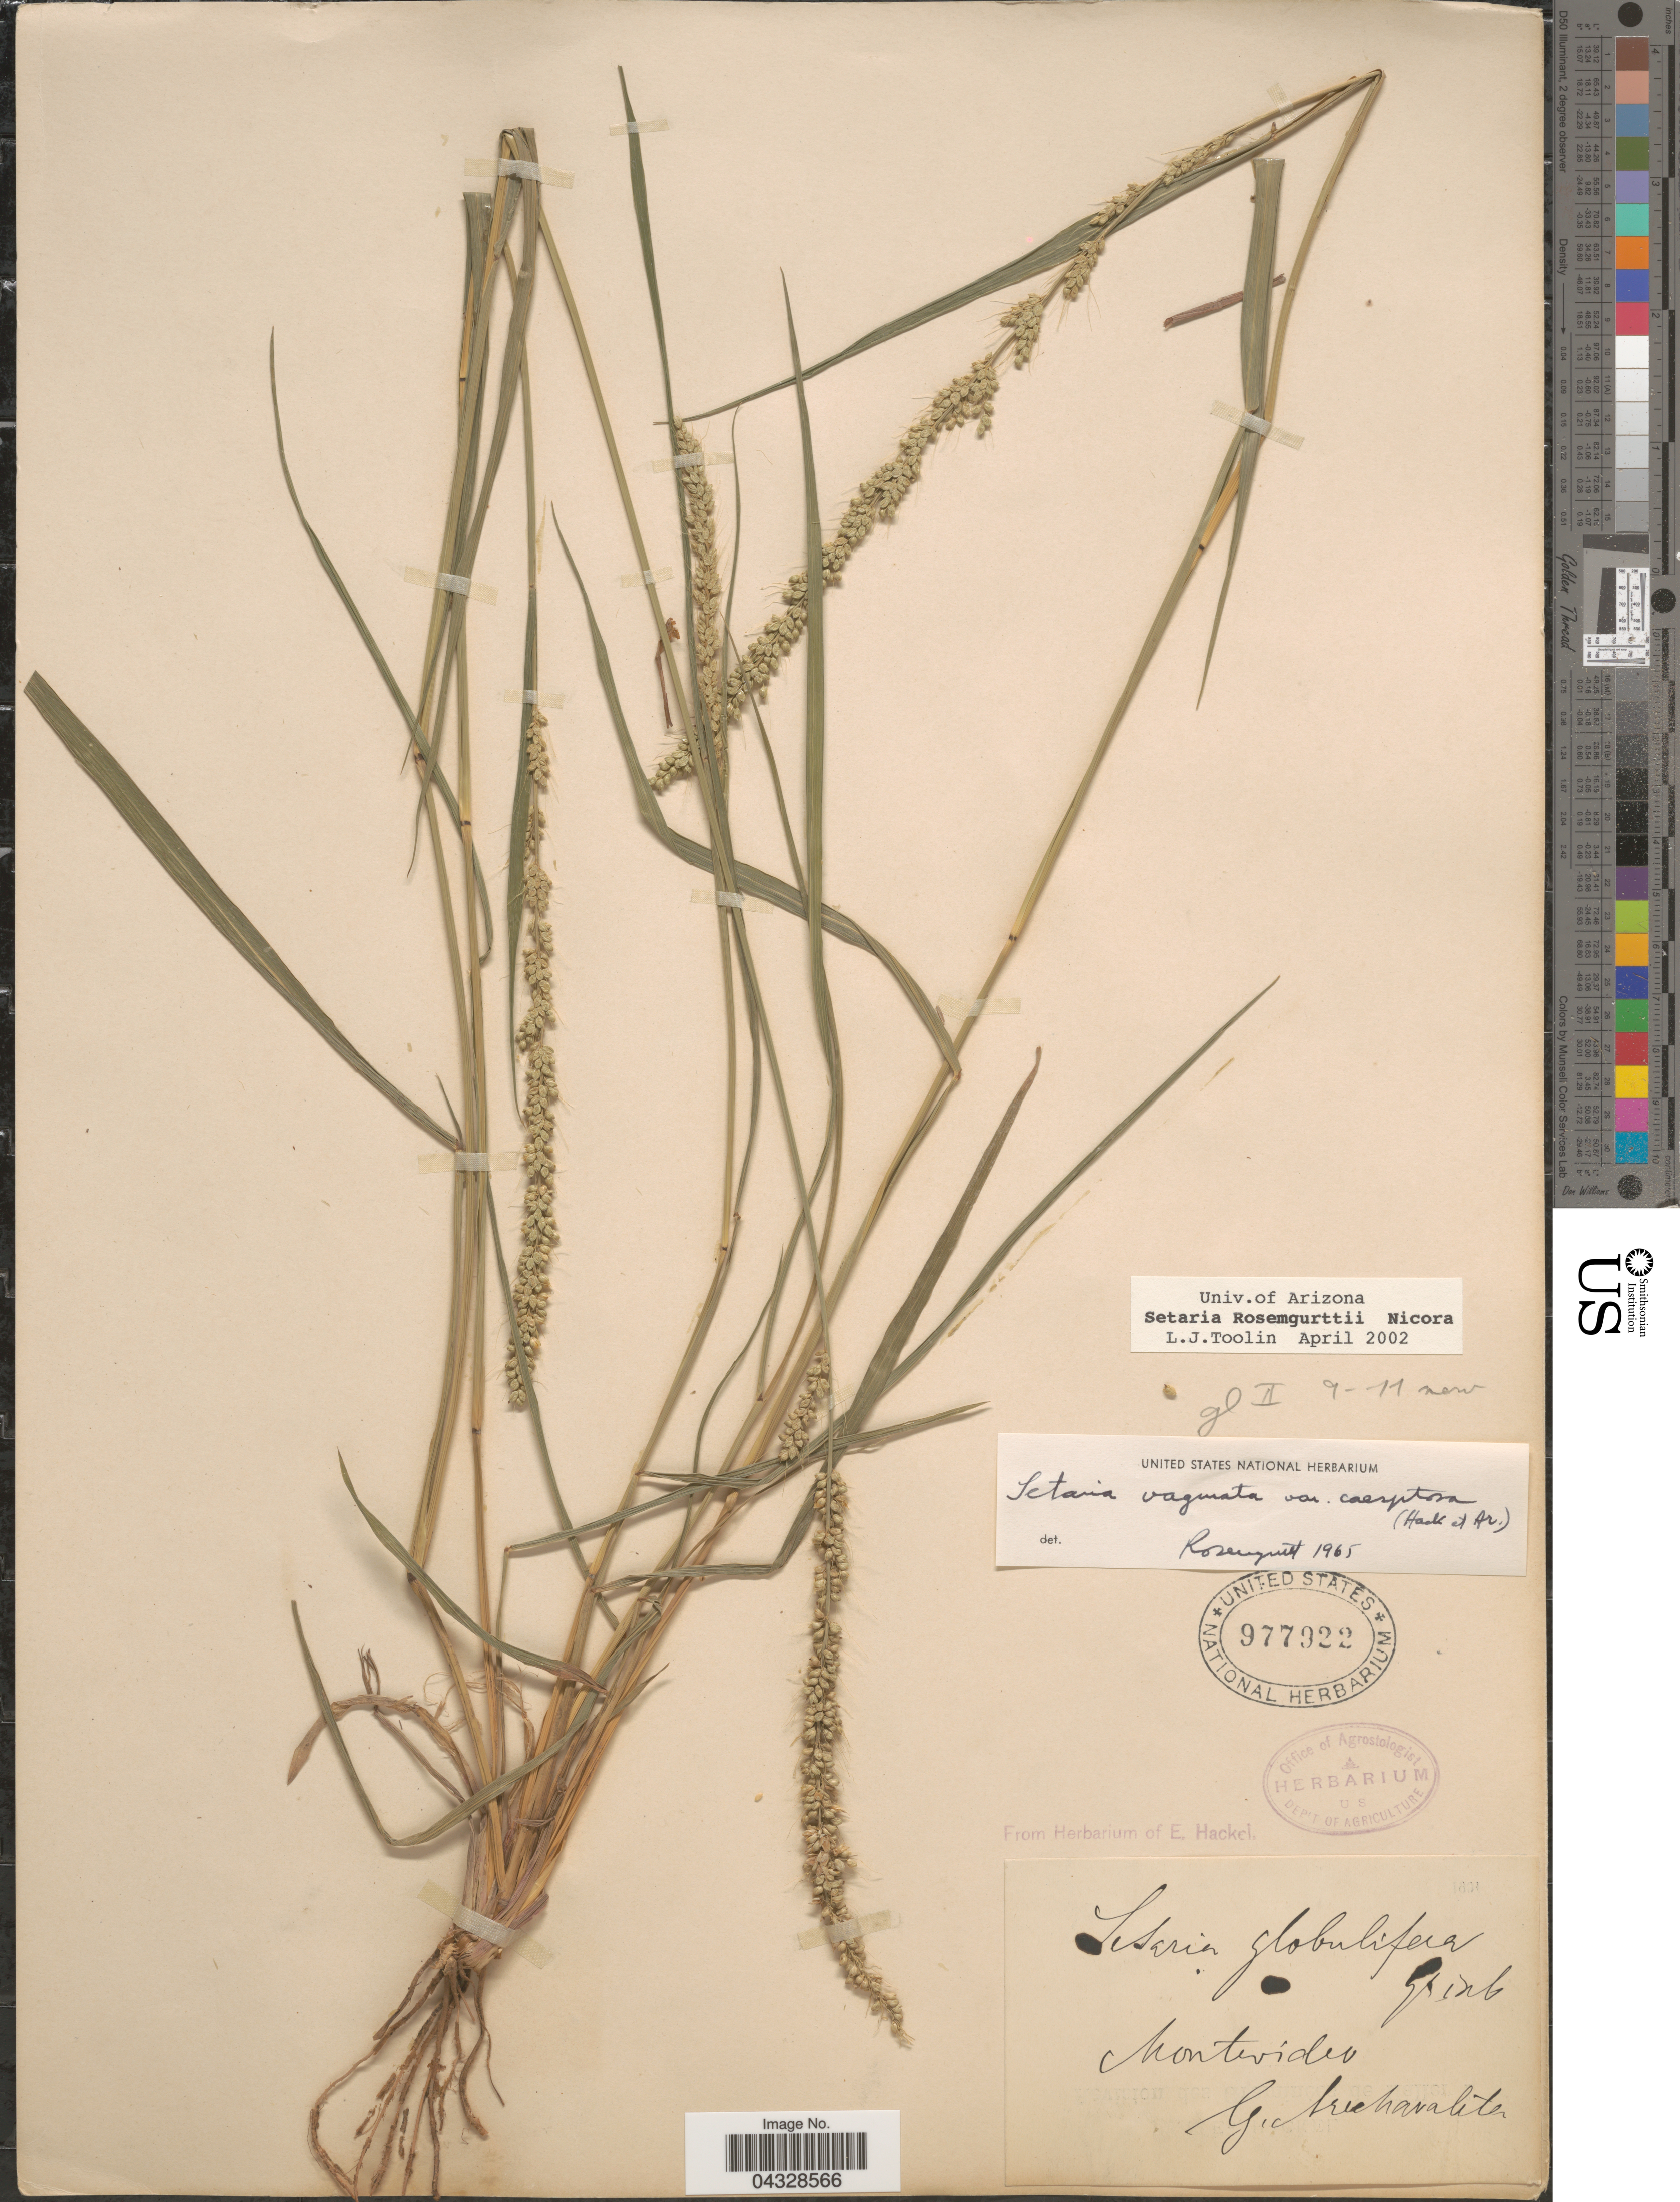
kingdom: Plantae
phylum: Tracheophyta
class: Liliopsida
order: Poales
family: Poaceae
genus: Setaria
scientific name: Setaria rosengurttii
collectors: Arechavaleta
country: Uruguay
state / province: Montevideo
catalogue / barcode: US 977922